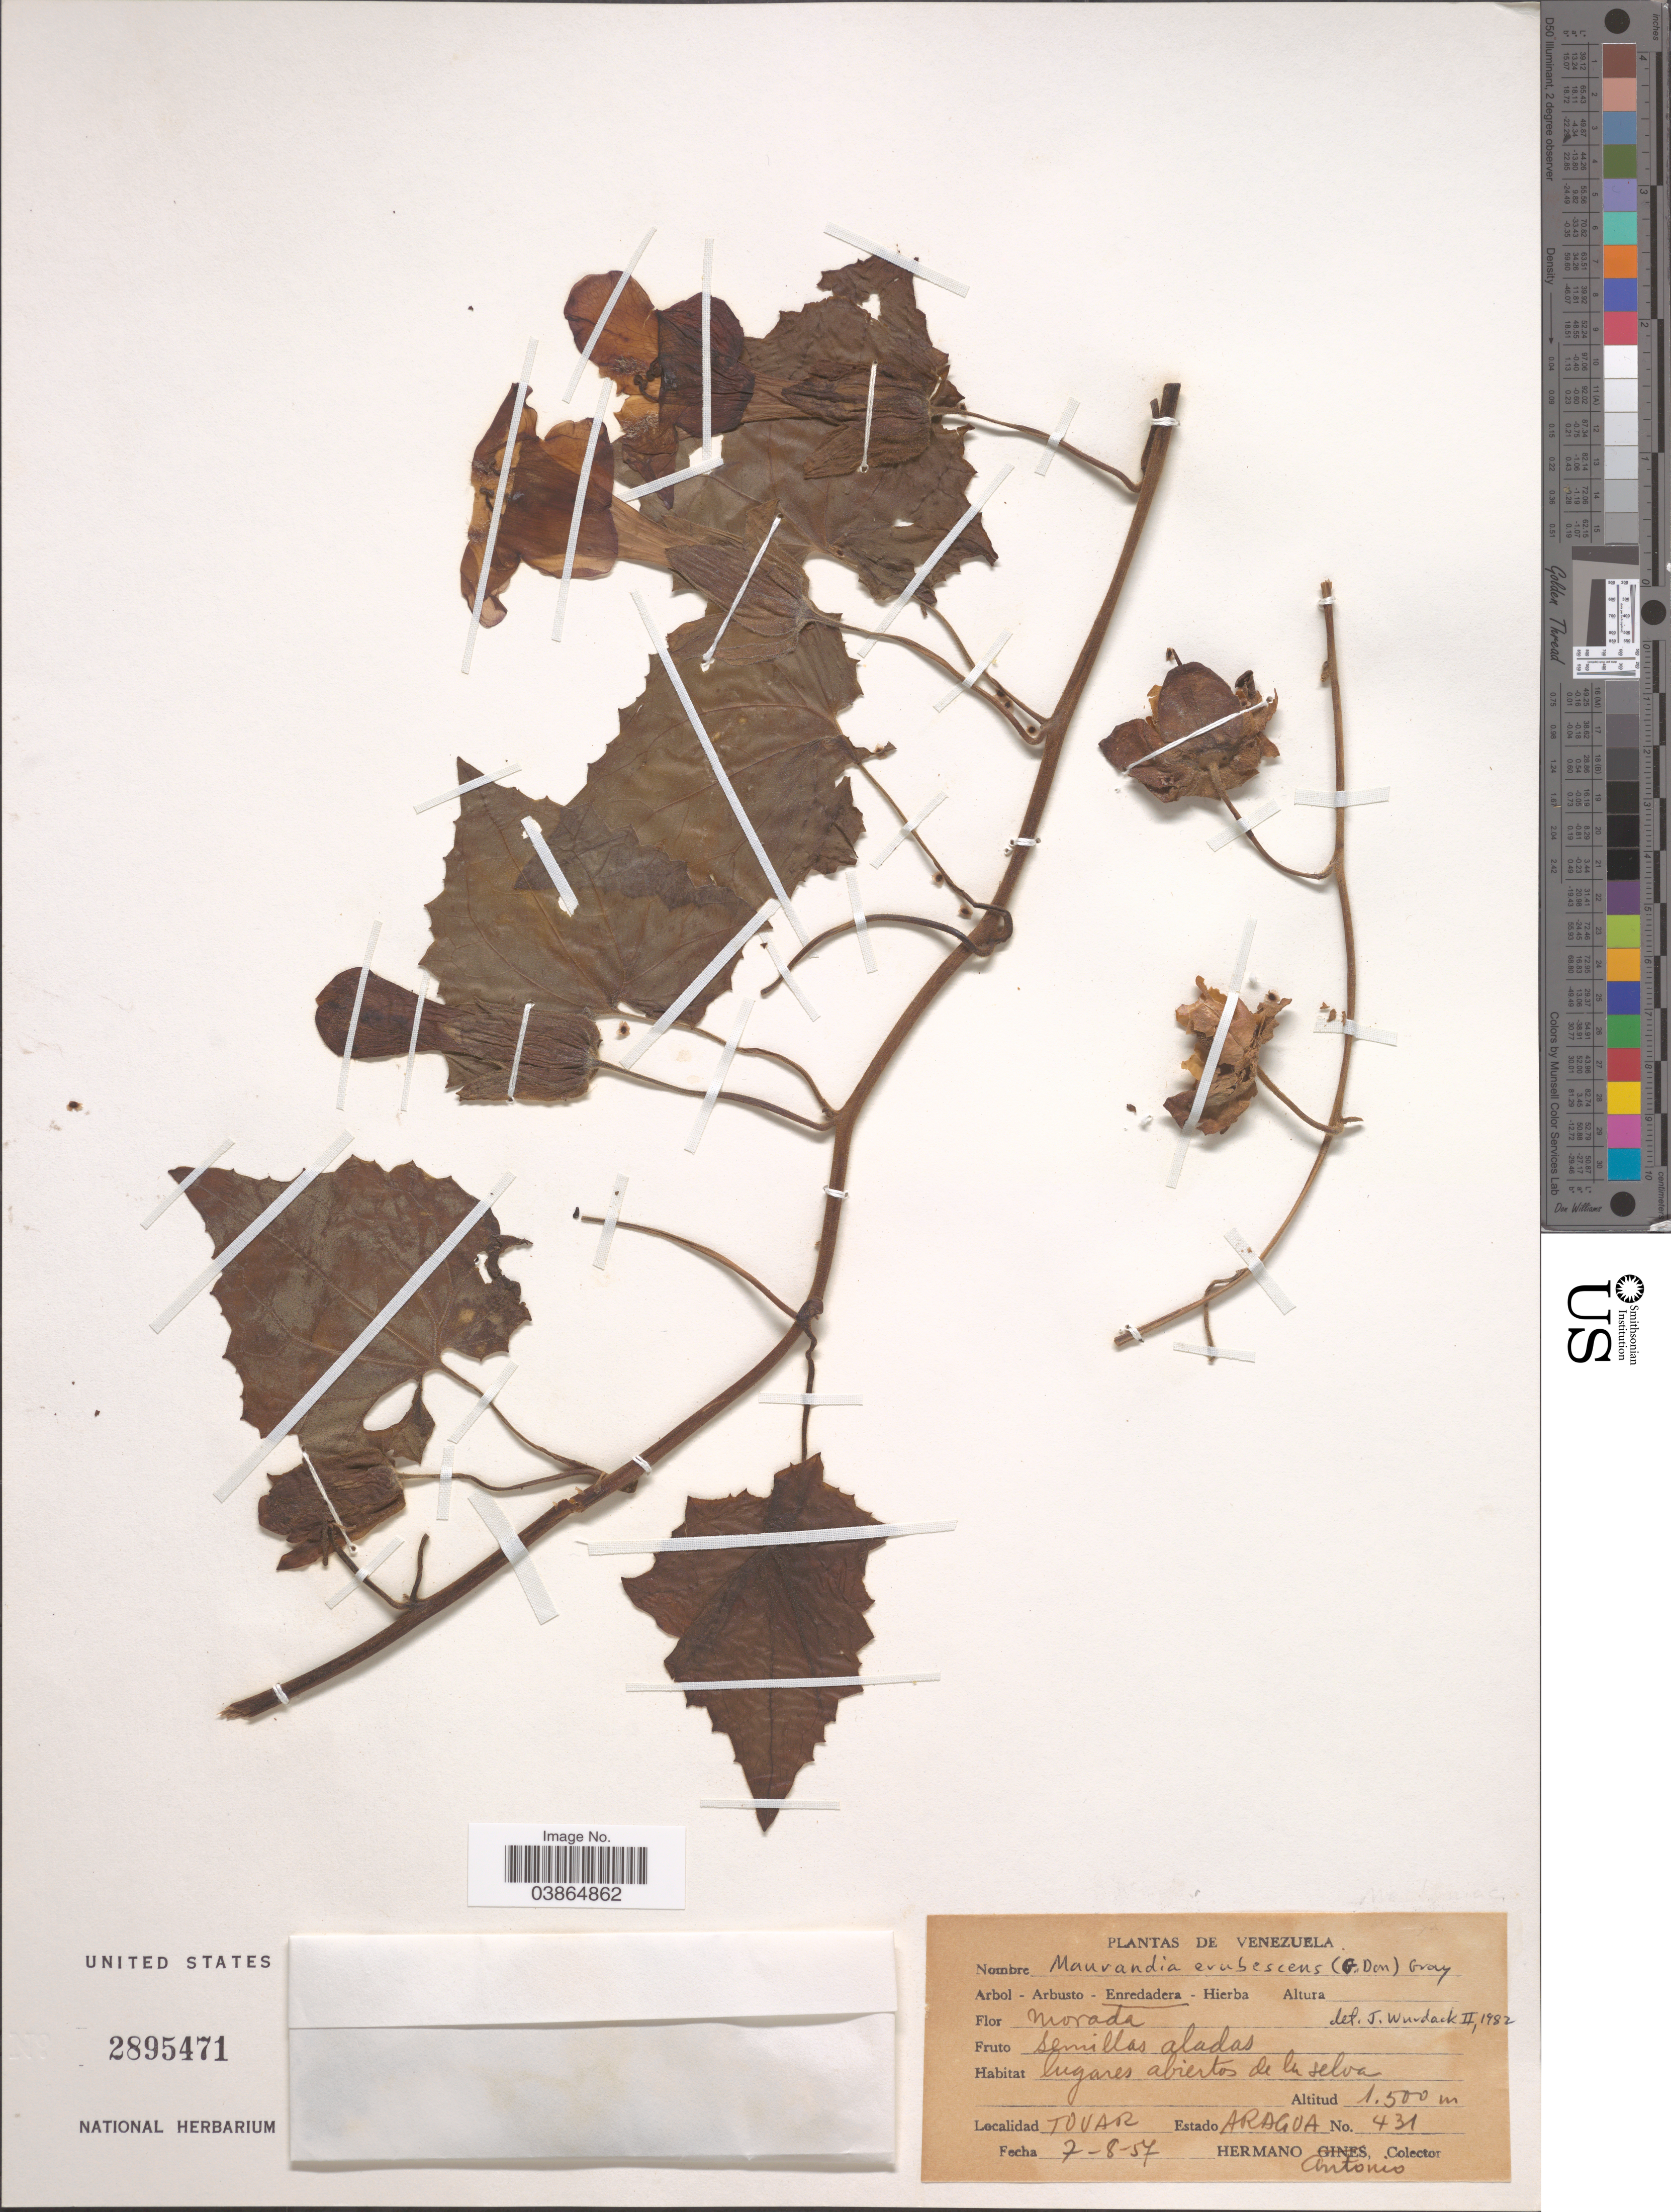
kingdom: Plantae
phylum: Tracheophyta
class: Magnoliopsida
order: Lamiales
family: Plantaginaceae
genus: Maurandya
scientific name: Maurandya erubescens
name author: (D. Don) A. Gray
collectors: H. Antonio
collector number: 431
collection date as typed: Transcribed d/m/y: 7/8/57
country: Venezuela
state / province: Aragua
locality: Tovar.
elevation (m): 1500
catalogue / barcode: US 2895471